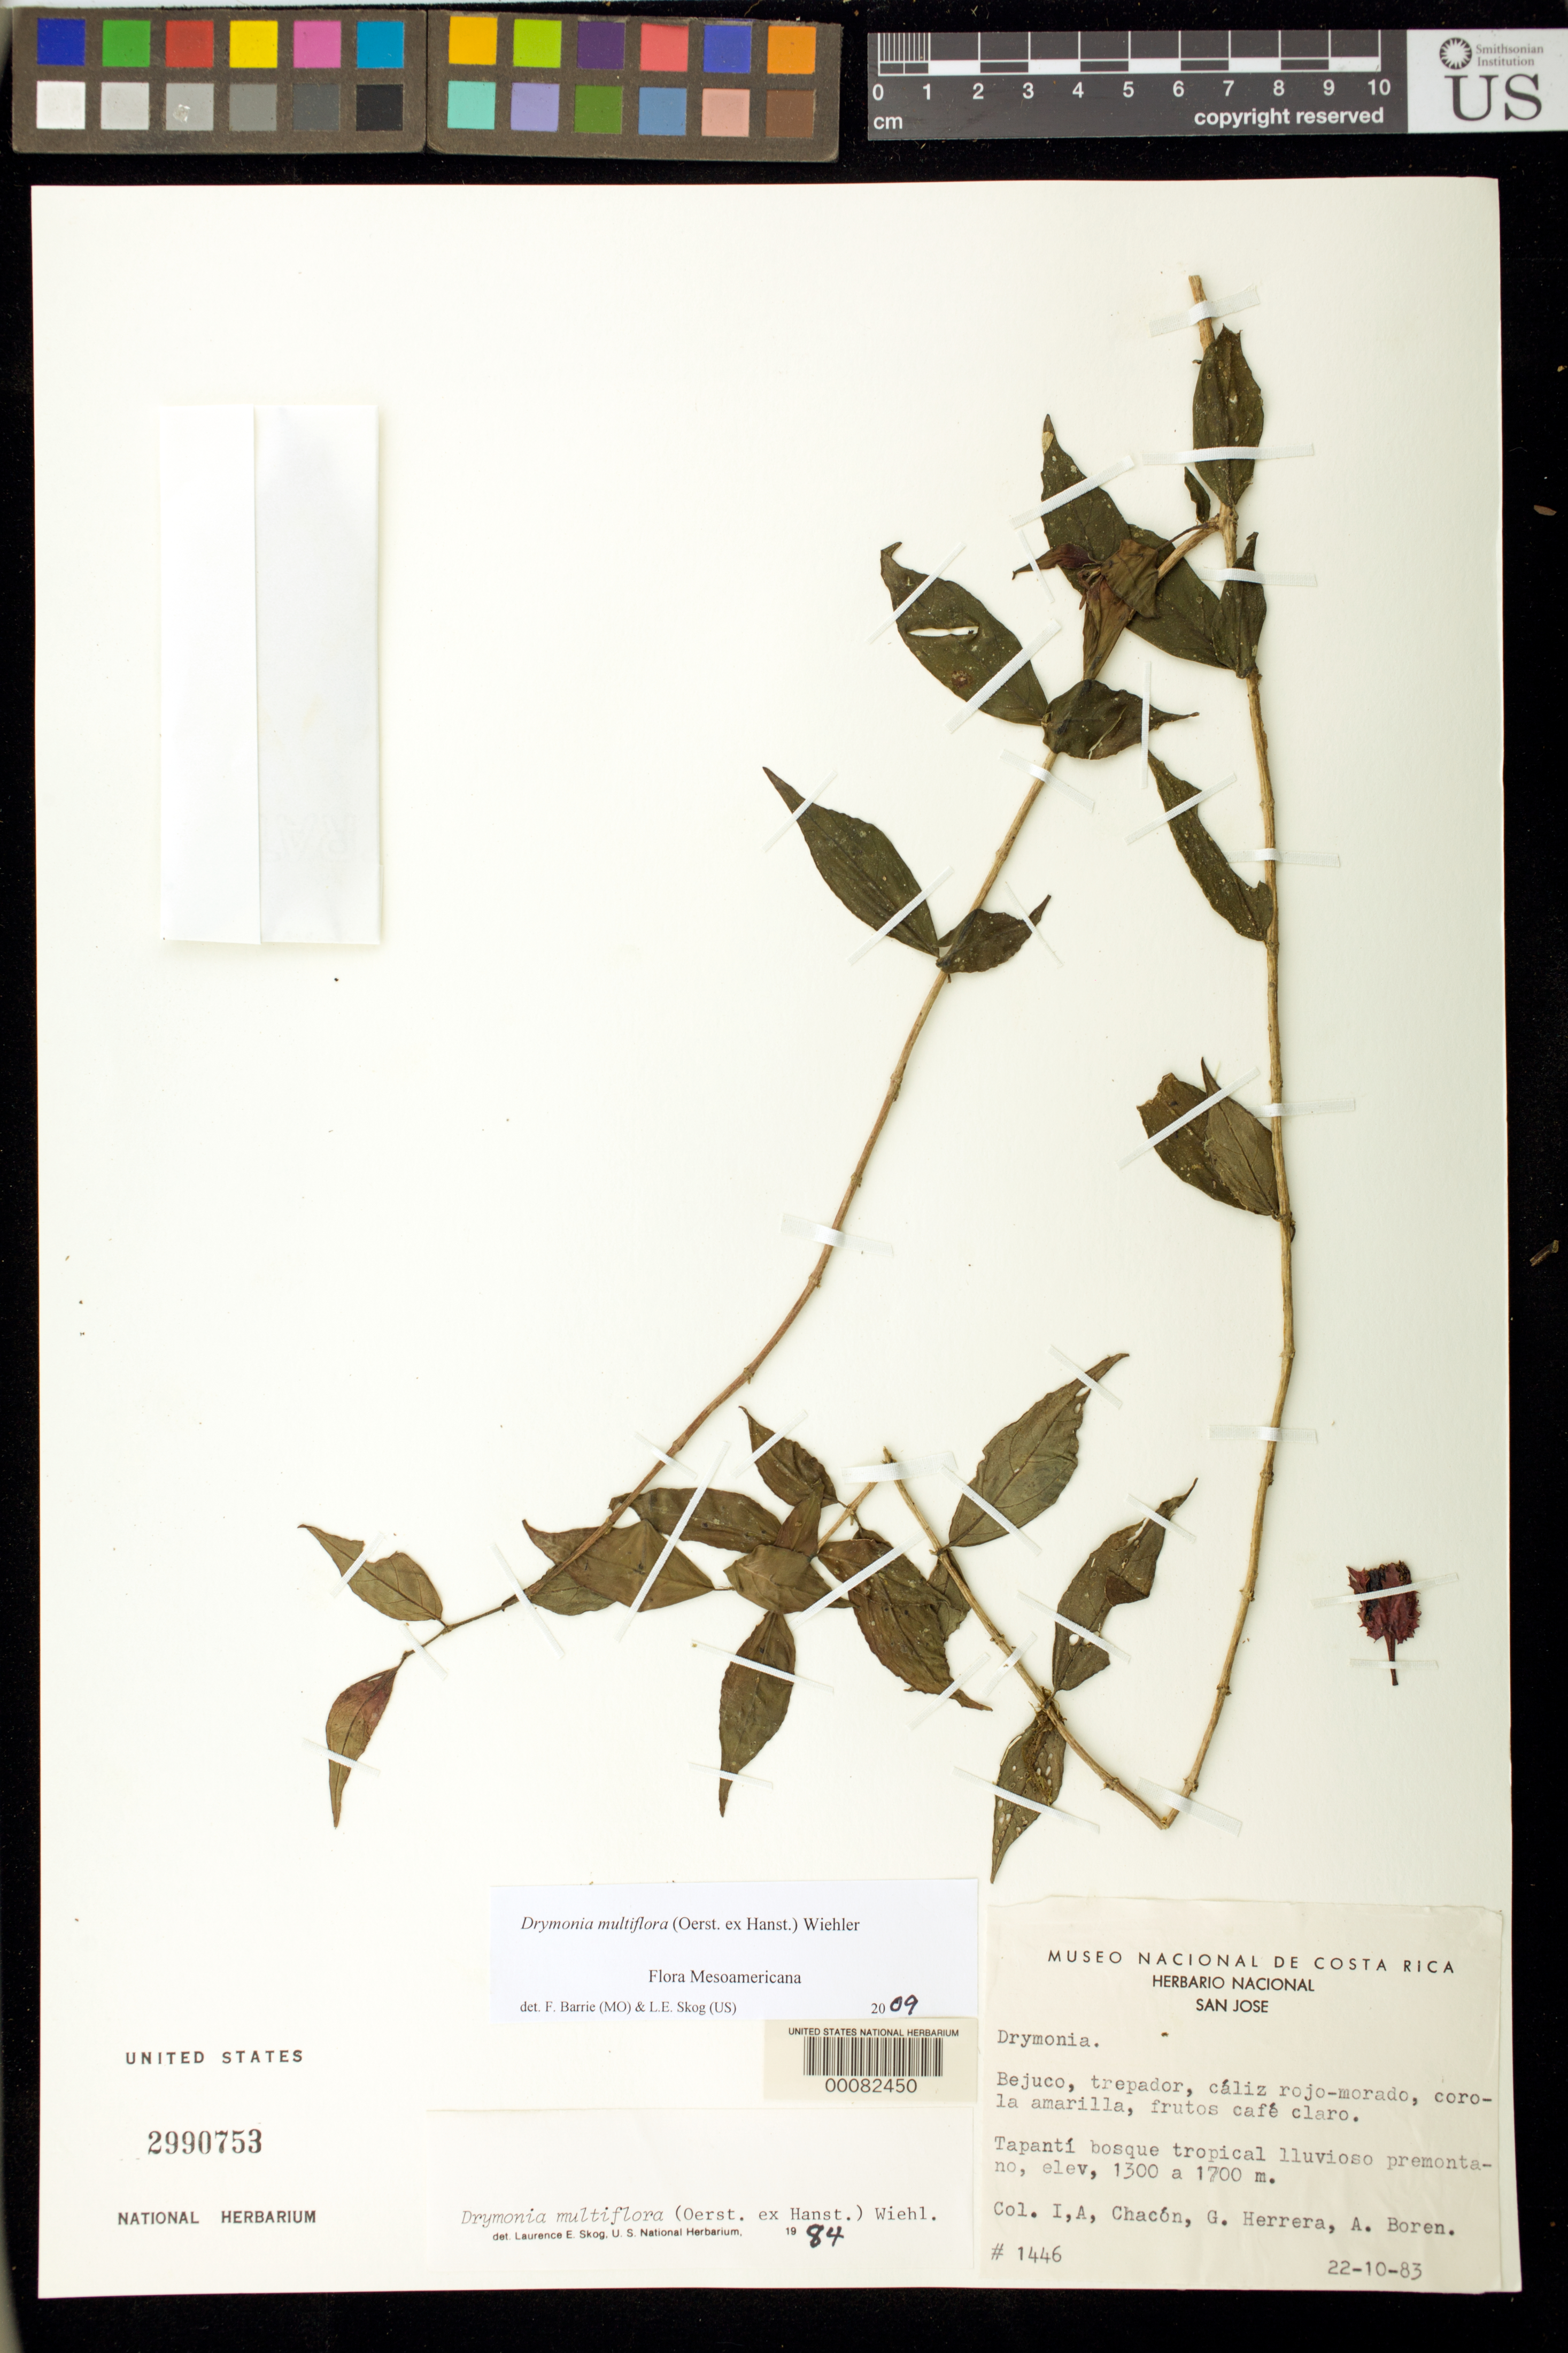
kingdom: Plantae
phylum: Tracheophyta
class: Magnoliopsida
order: Lamiales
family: Gesneriaceae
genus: Drymonia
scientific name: Drymonia multiflora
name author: (Oerst. ex Hanst.) Wiehler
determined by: Skog, Laurence E.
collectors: I. Chacón, G. Herrera & A. Boren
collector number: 1446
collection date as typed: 22 Oct 1983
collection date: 1983-10-22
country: Costa Rica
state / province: Cartago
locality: Tapantí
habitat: Bosque tropical lluvioso premontano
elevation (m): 1300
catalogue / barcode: US 2990753